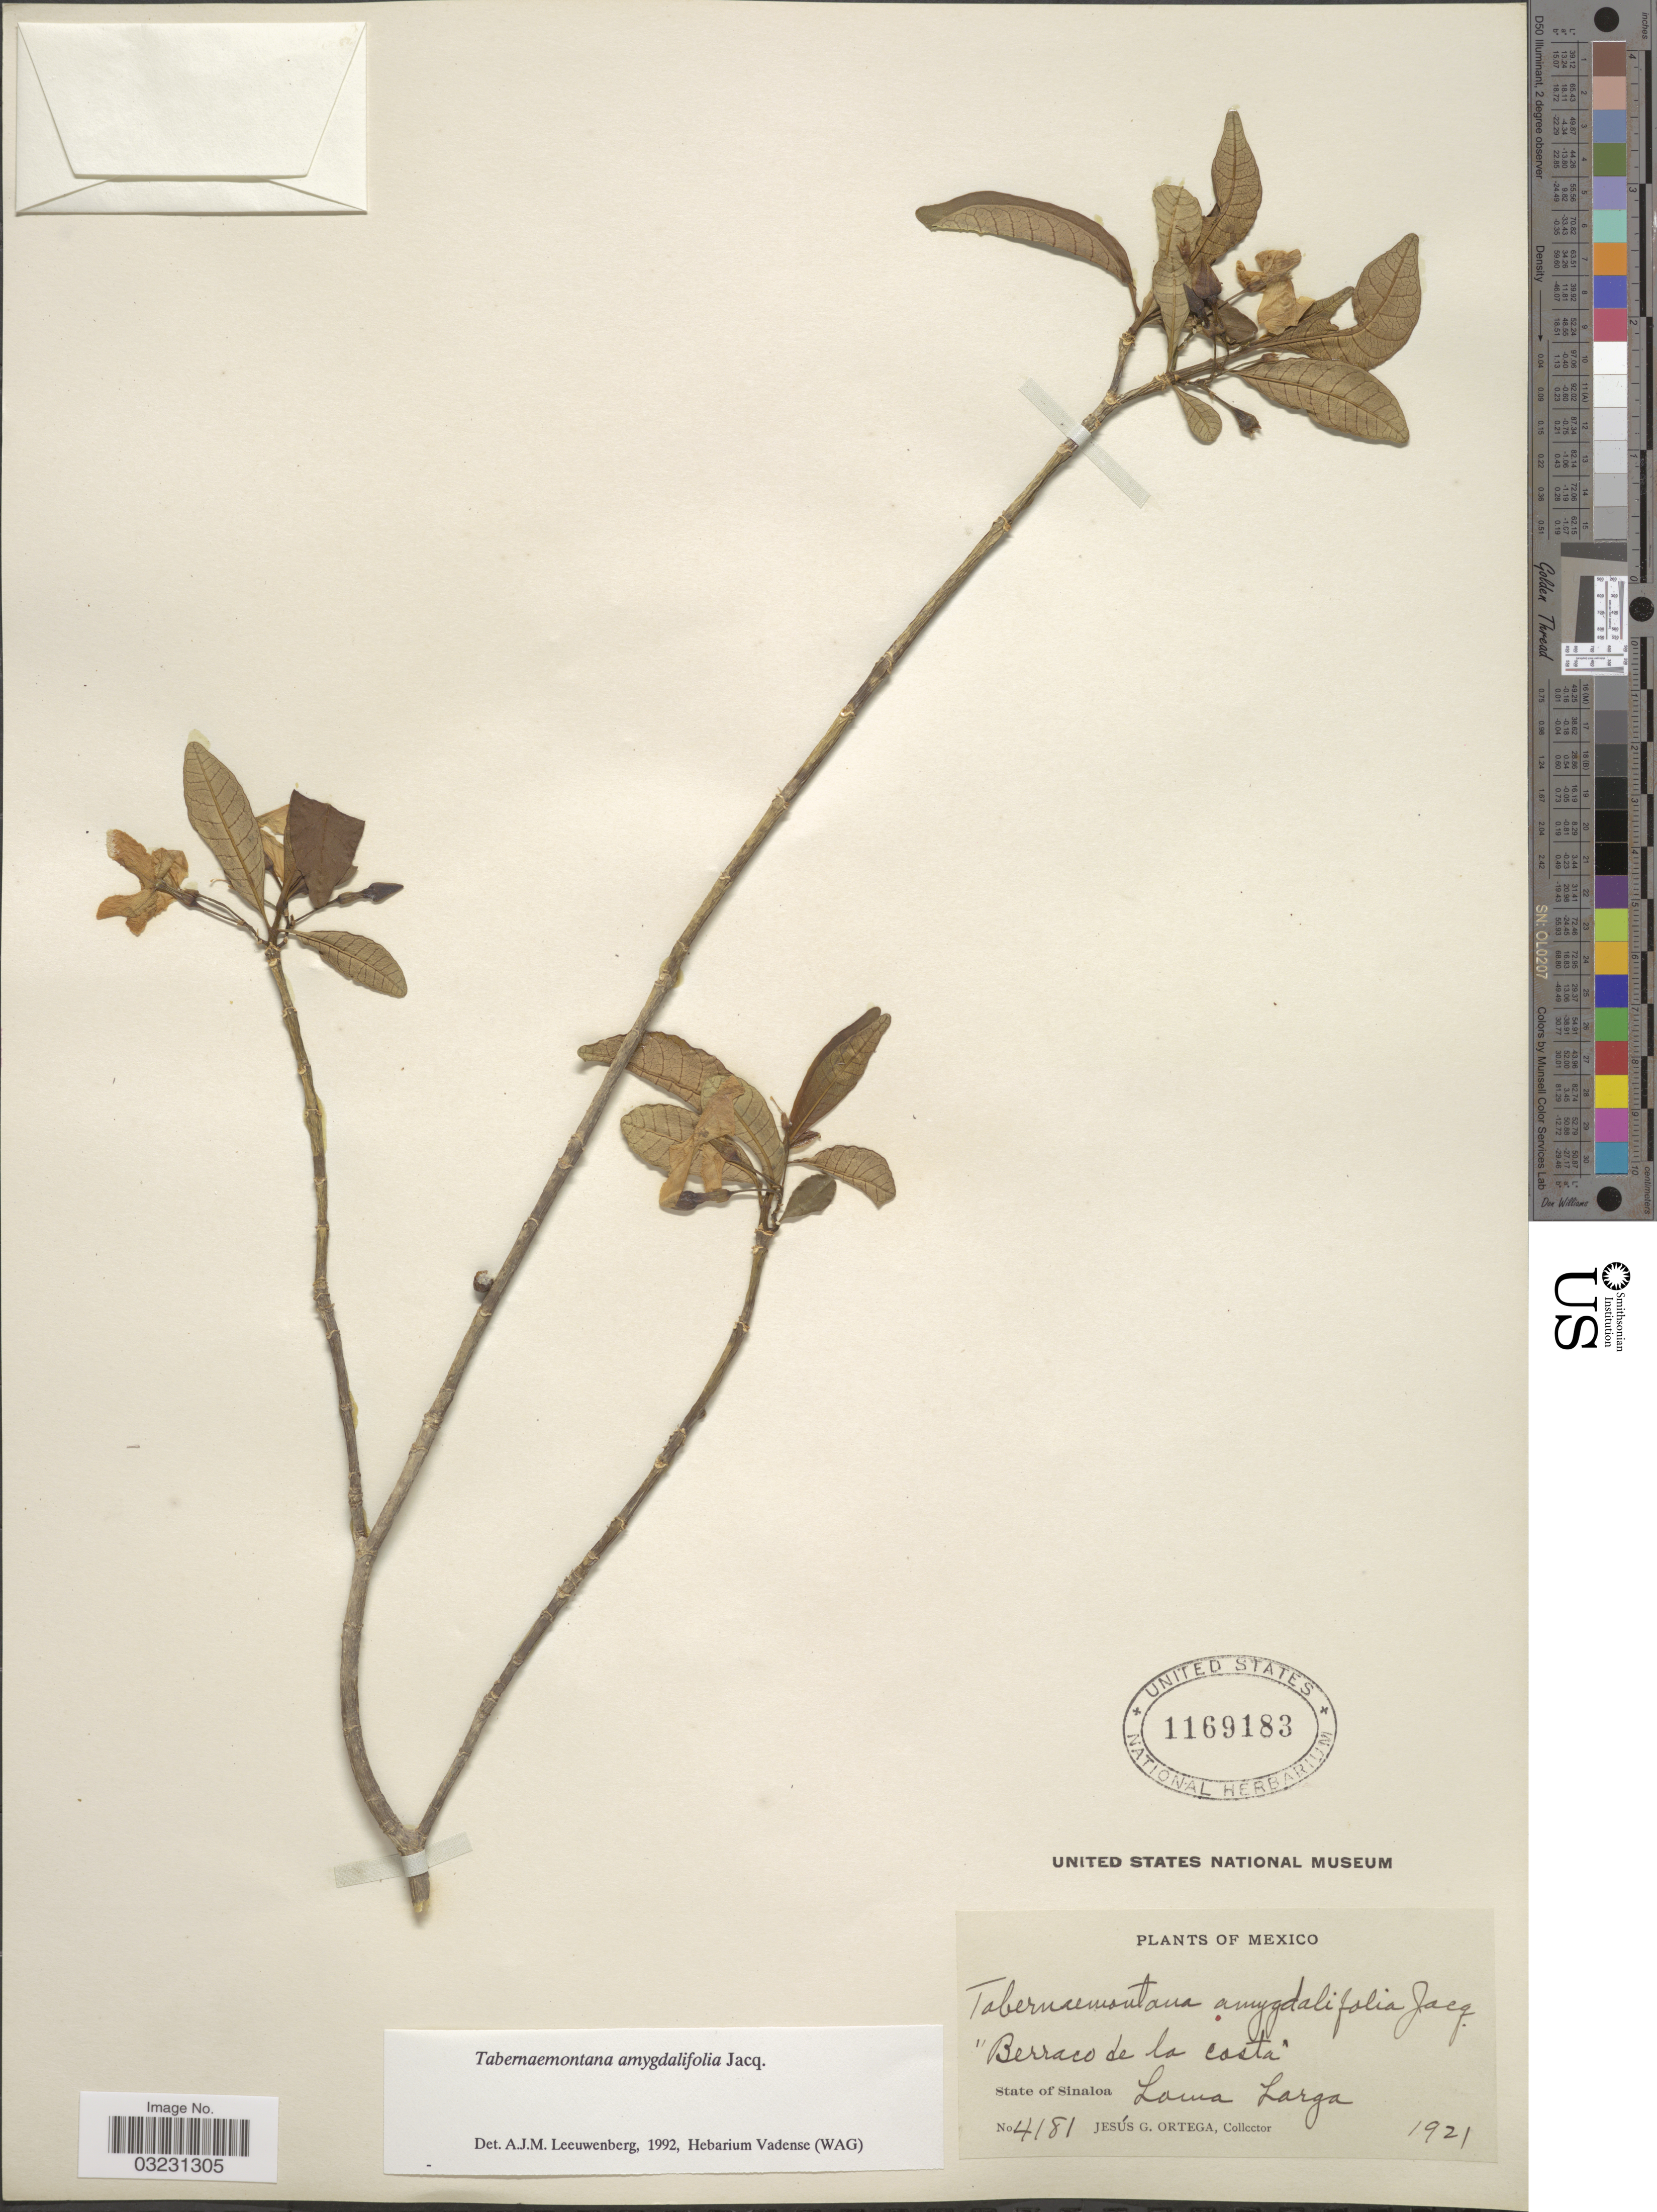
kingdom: Plantae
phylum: Tracheophyta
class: Magnoliopsida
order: Gentianales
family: Apocynaceae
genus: Tabernaemontana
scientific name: Tabernaemontana amygdalifolia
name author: Jacq.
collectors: J. Ortega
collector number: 4181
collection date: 1921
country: Mexico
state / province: Sinaloa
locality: Loma Larga.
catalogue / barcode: US 1169183